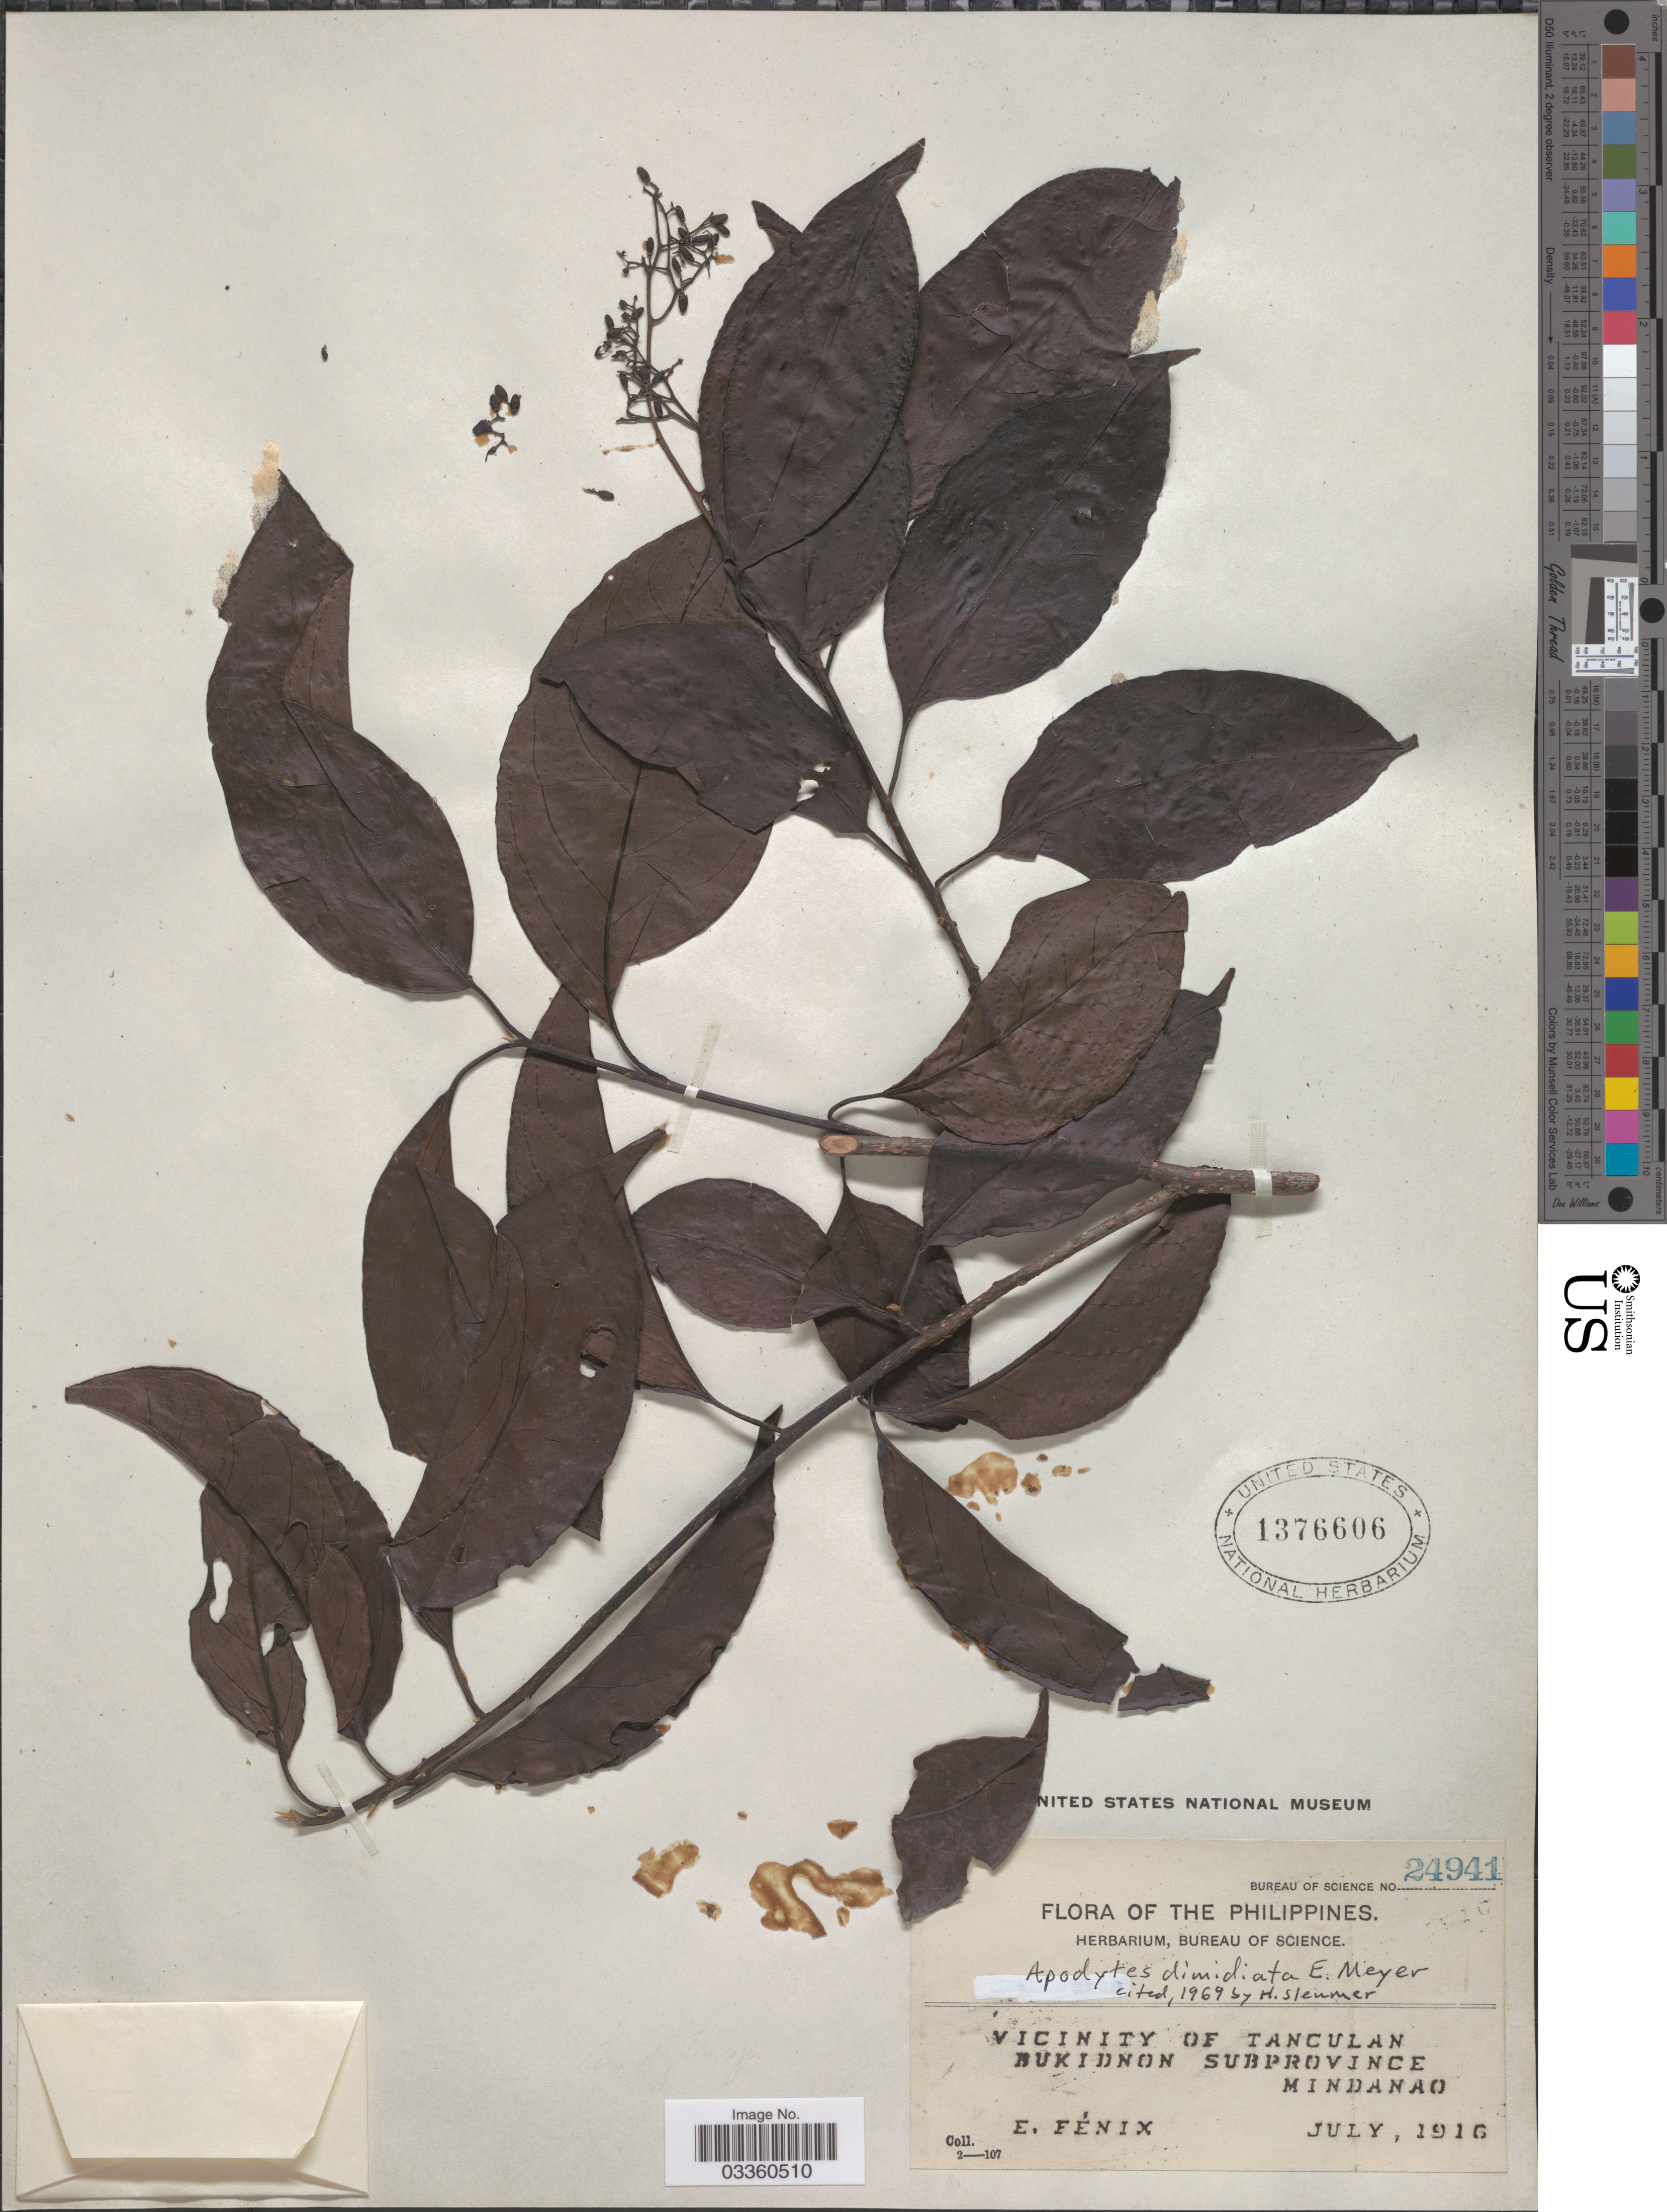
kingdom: Plantae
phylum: Tracheophyta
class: Magnoliopsida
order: Metteniusales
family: Metteniusaceae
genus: Apodytes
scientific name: Apodytes dimidiata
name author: E. Mey. ex Arn.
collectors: E. Fénix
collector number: Bureau of Science 24941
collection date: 1916-07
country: Philippines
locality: Vicinity of Tanculan, Bukidnon Subprovince, Mindanao.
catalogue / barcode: US 1376606